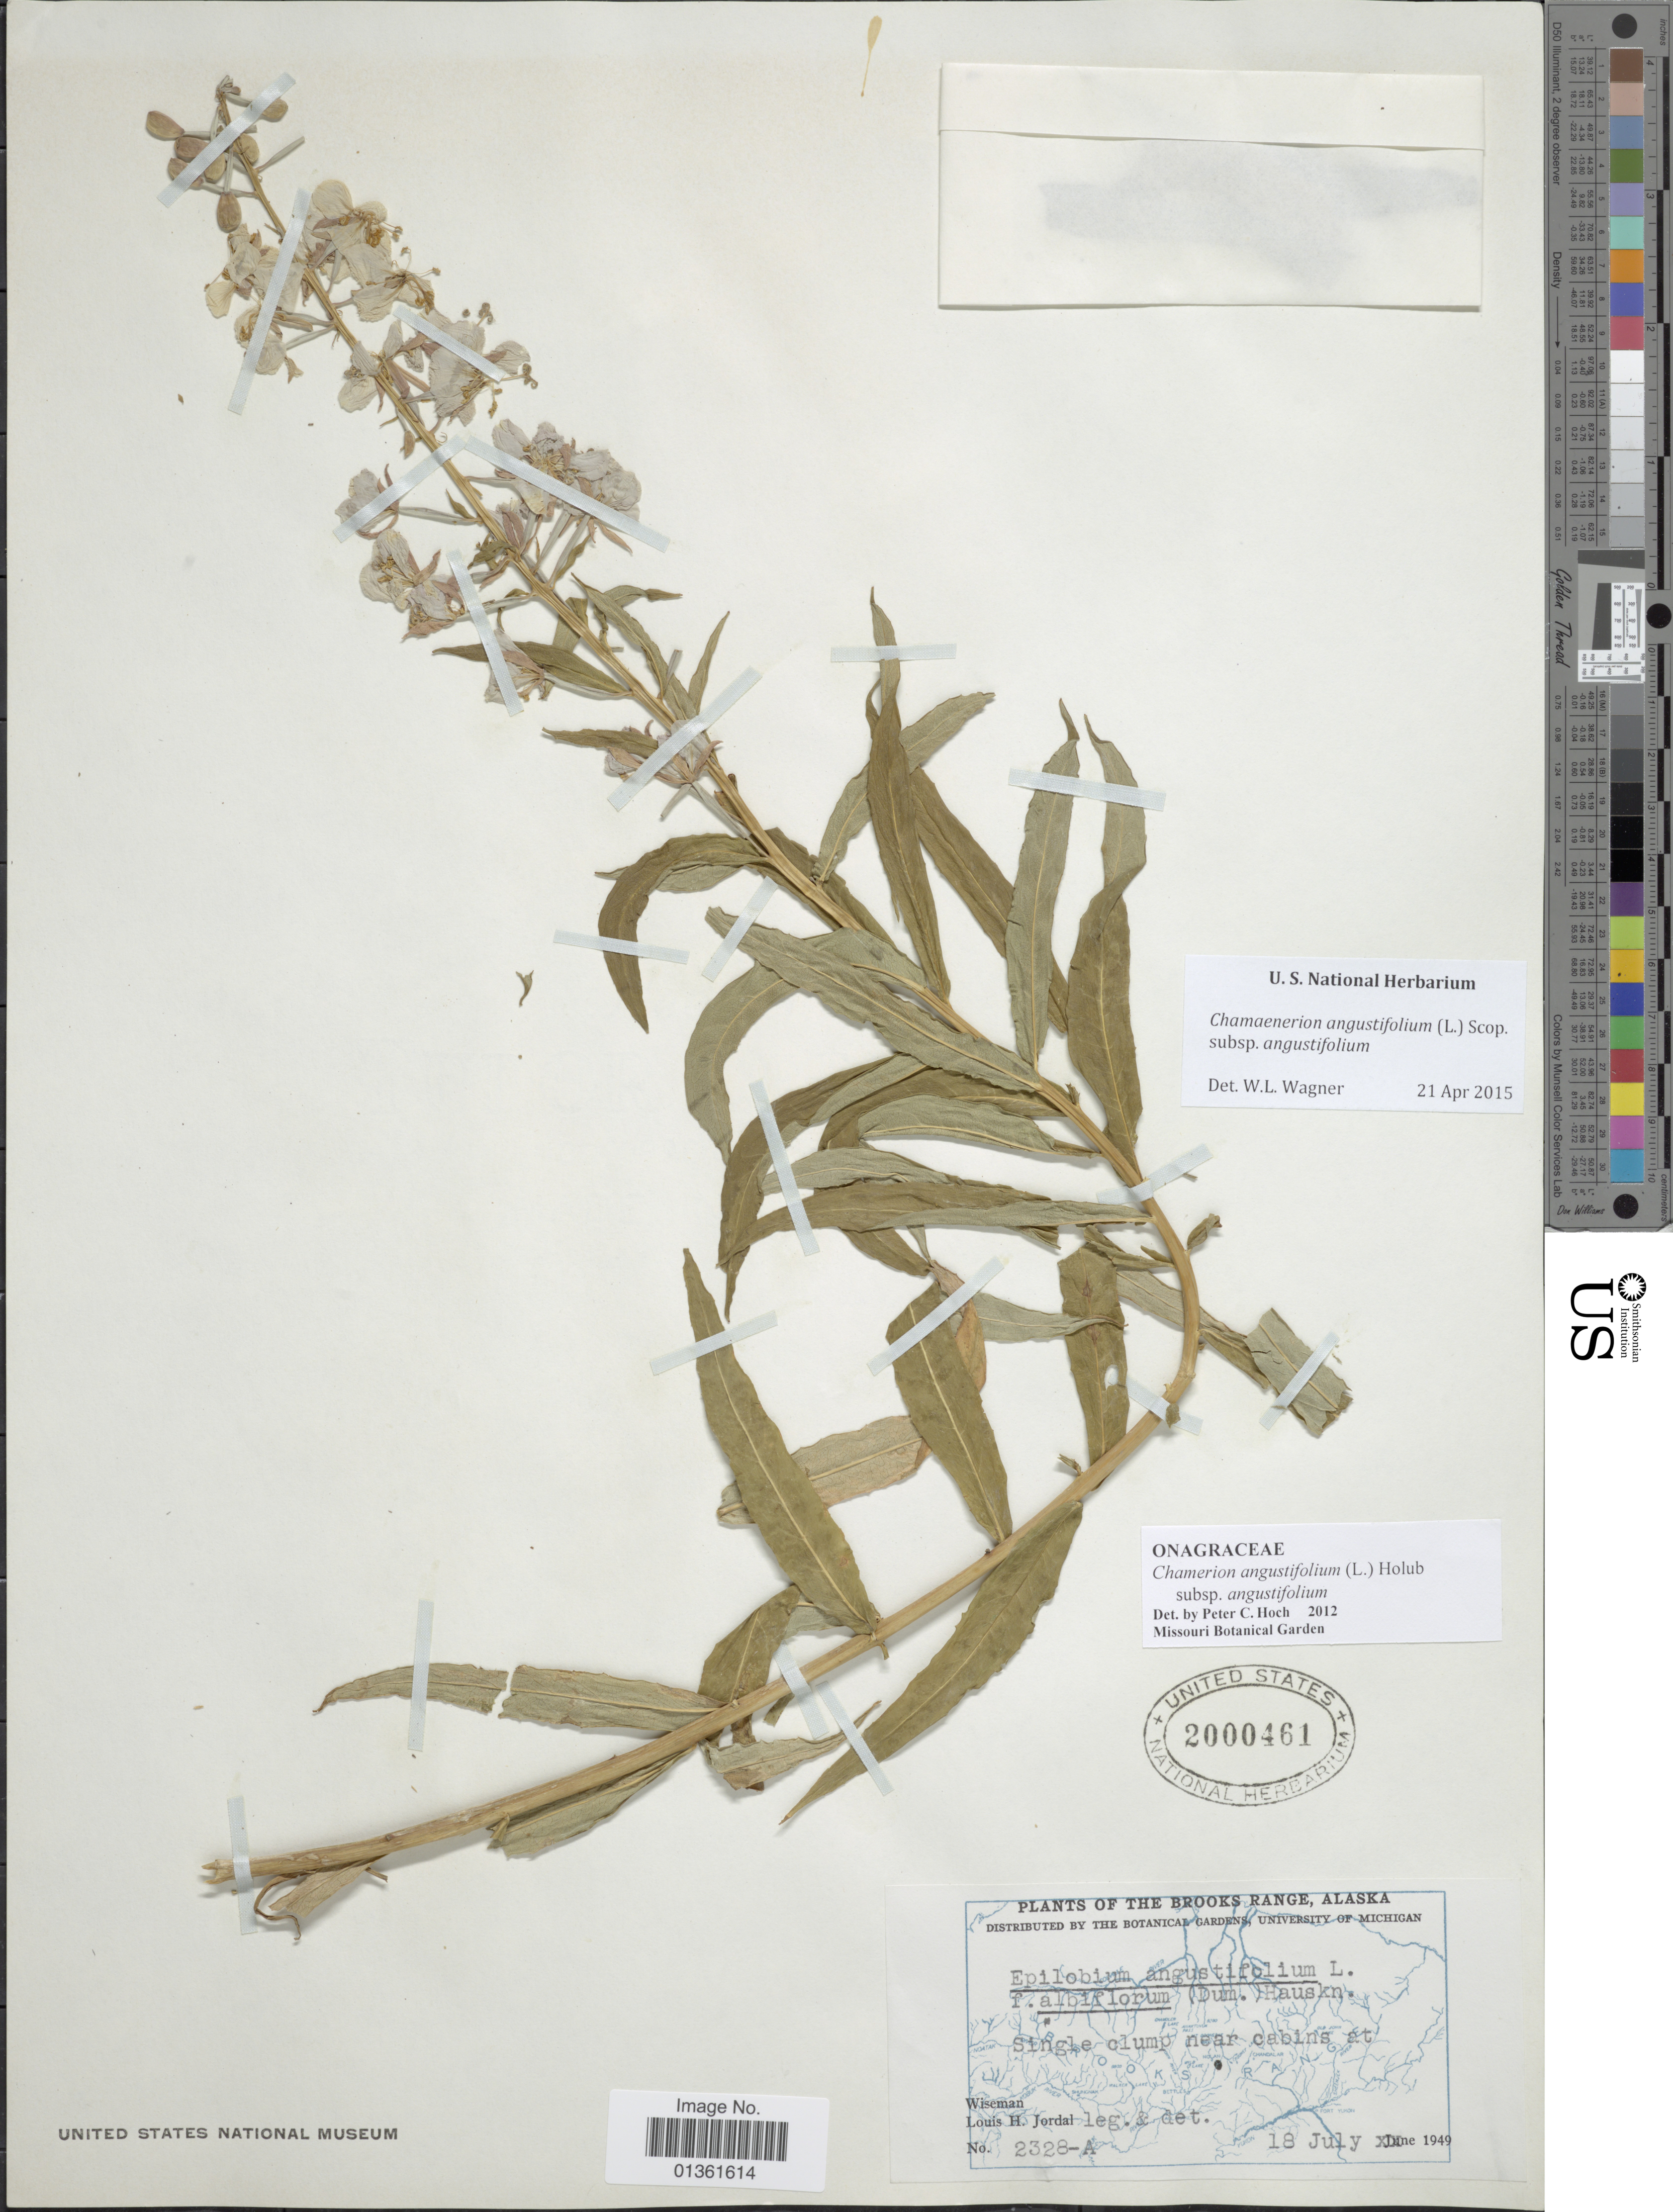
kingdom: Plantae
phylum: Tracheophyta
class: Magnoliopsida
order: Myrtales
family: Onagraceae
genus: Chamaenerion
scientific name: Chamaenerion angustifolium subsp. angustifolium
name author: (L.) Scop.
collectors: L. Jordal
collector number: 2328-A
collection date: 1949-07-18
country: United States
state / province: Alaska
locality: Brooks Range. Wiseman.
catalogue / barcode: US 2000461